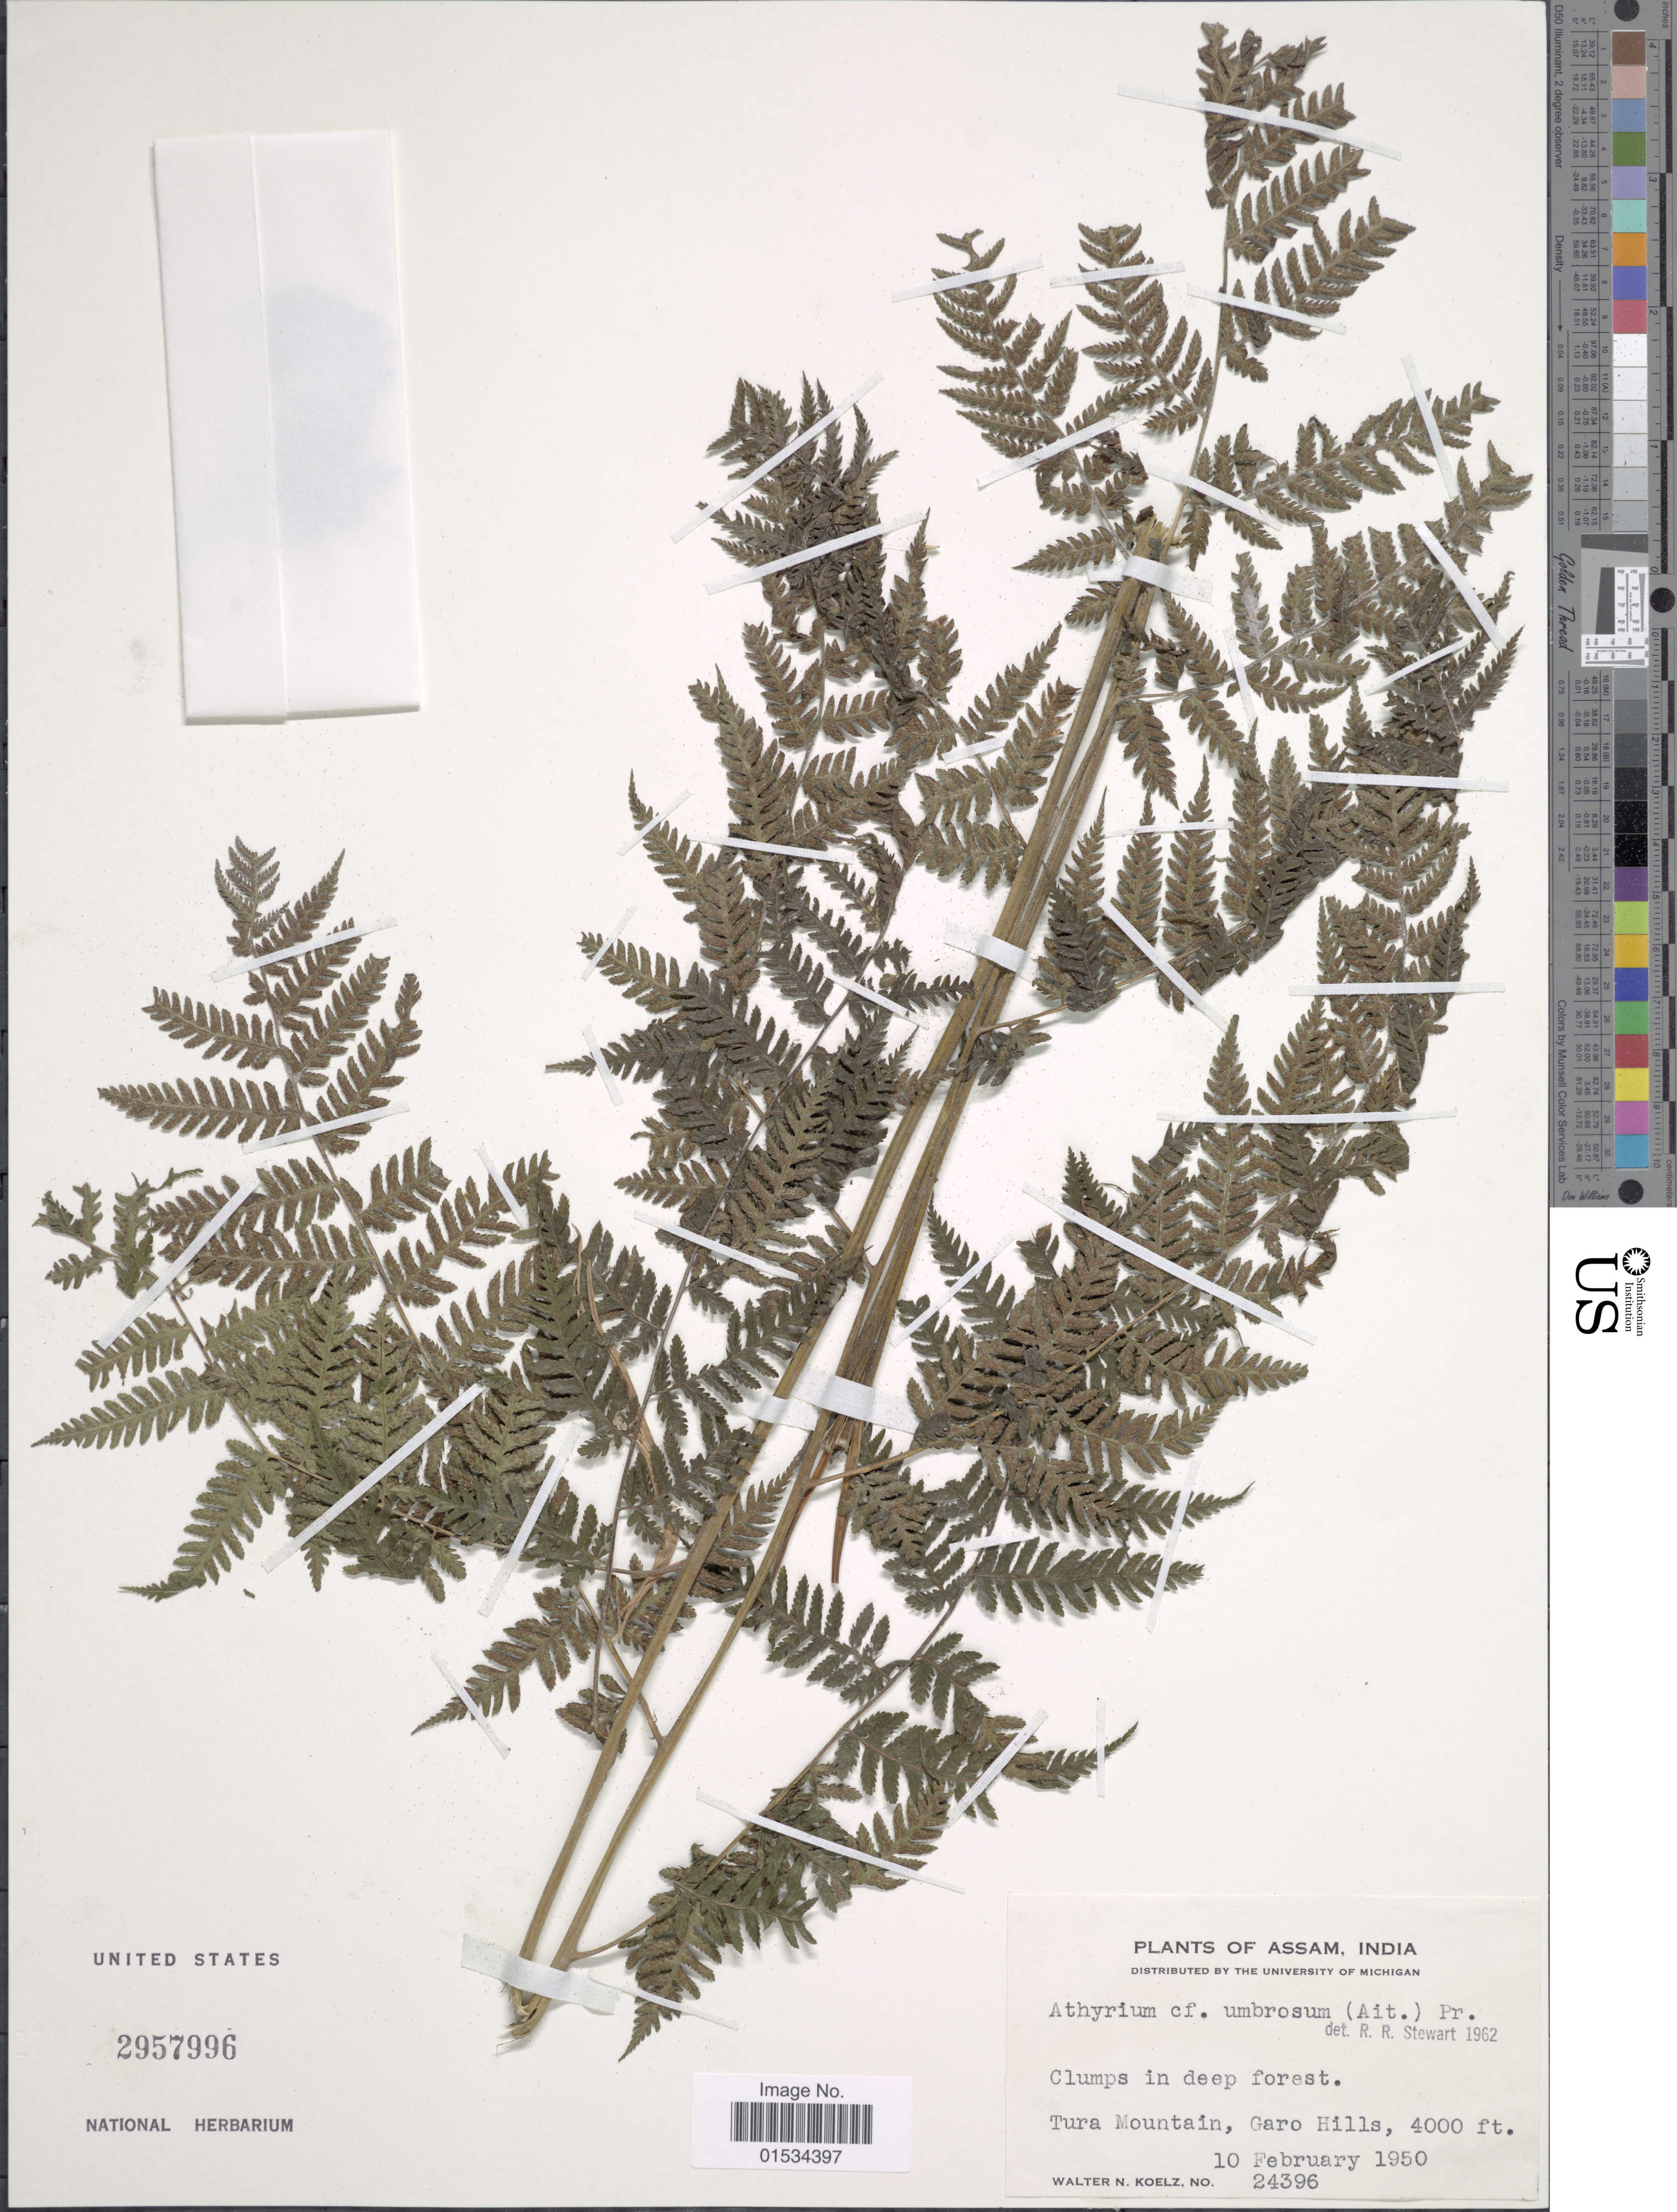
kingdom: Plantae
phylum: Tracheophyta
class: Polypodiopsida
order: Polypodiales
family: Athyriaceae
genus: Diplazium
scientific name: Diplazium umbrosum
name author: Willd.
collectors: W. N. Koelz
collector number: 24396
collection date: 1950-02-10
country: India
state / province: Meghalaya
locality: Assam, Tura Mountain, Garo Hills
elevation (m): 1219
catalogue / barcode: US 2957996